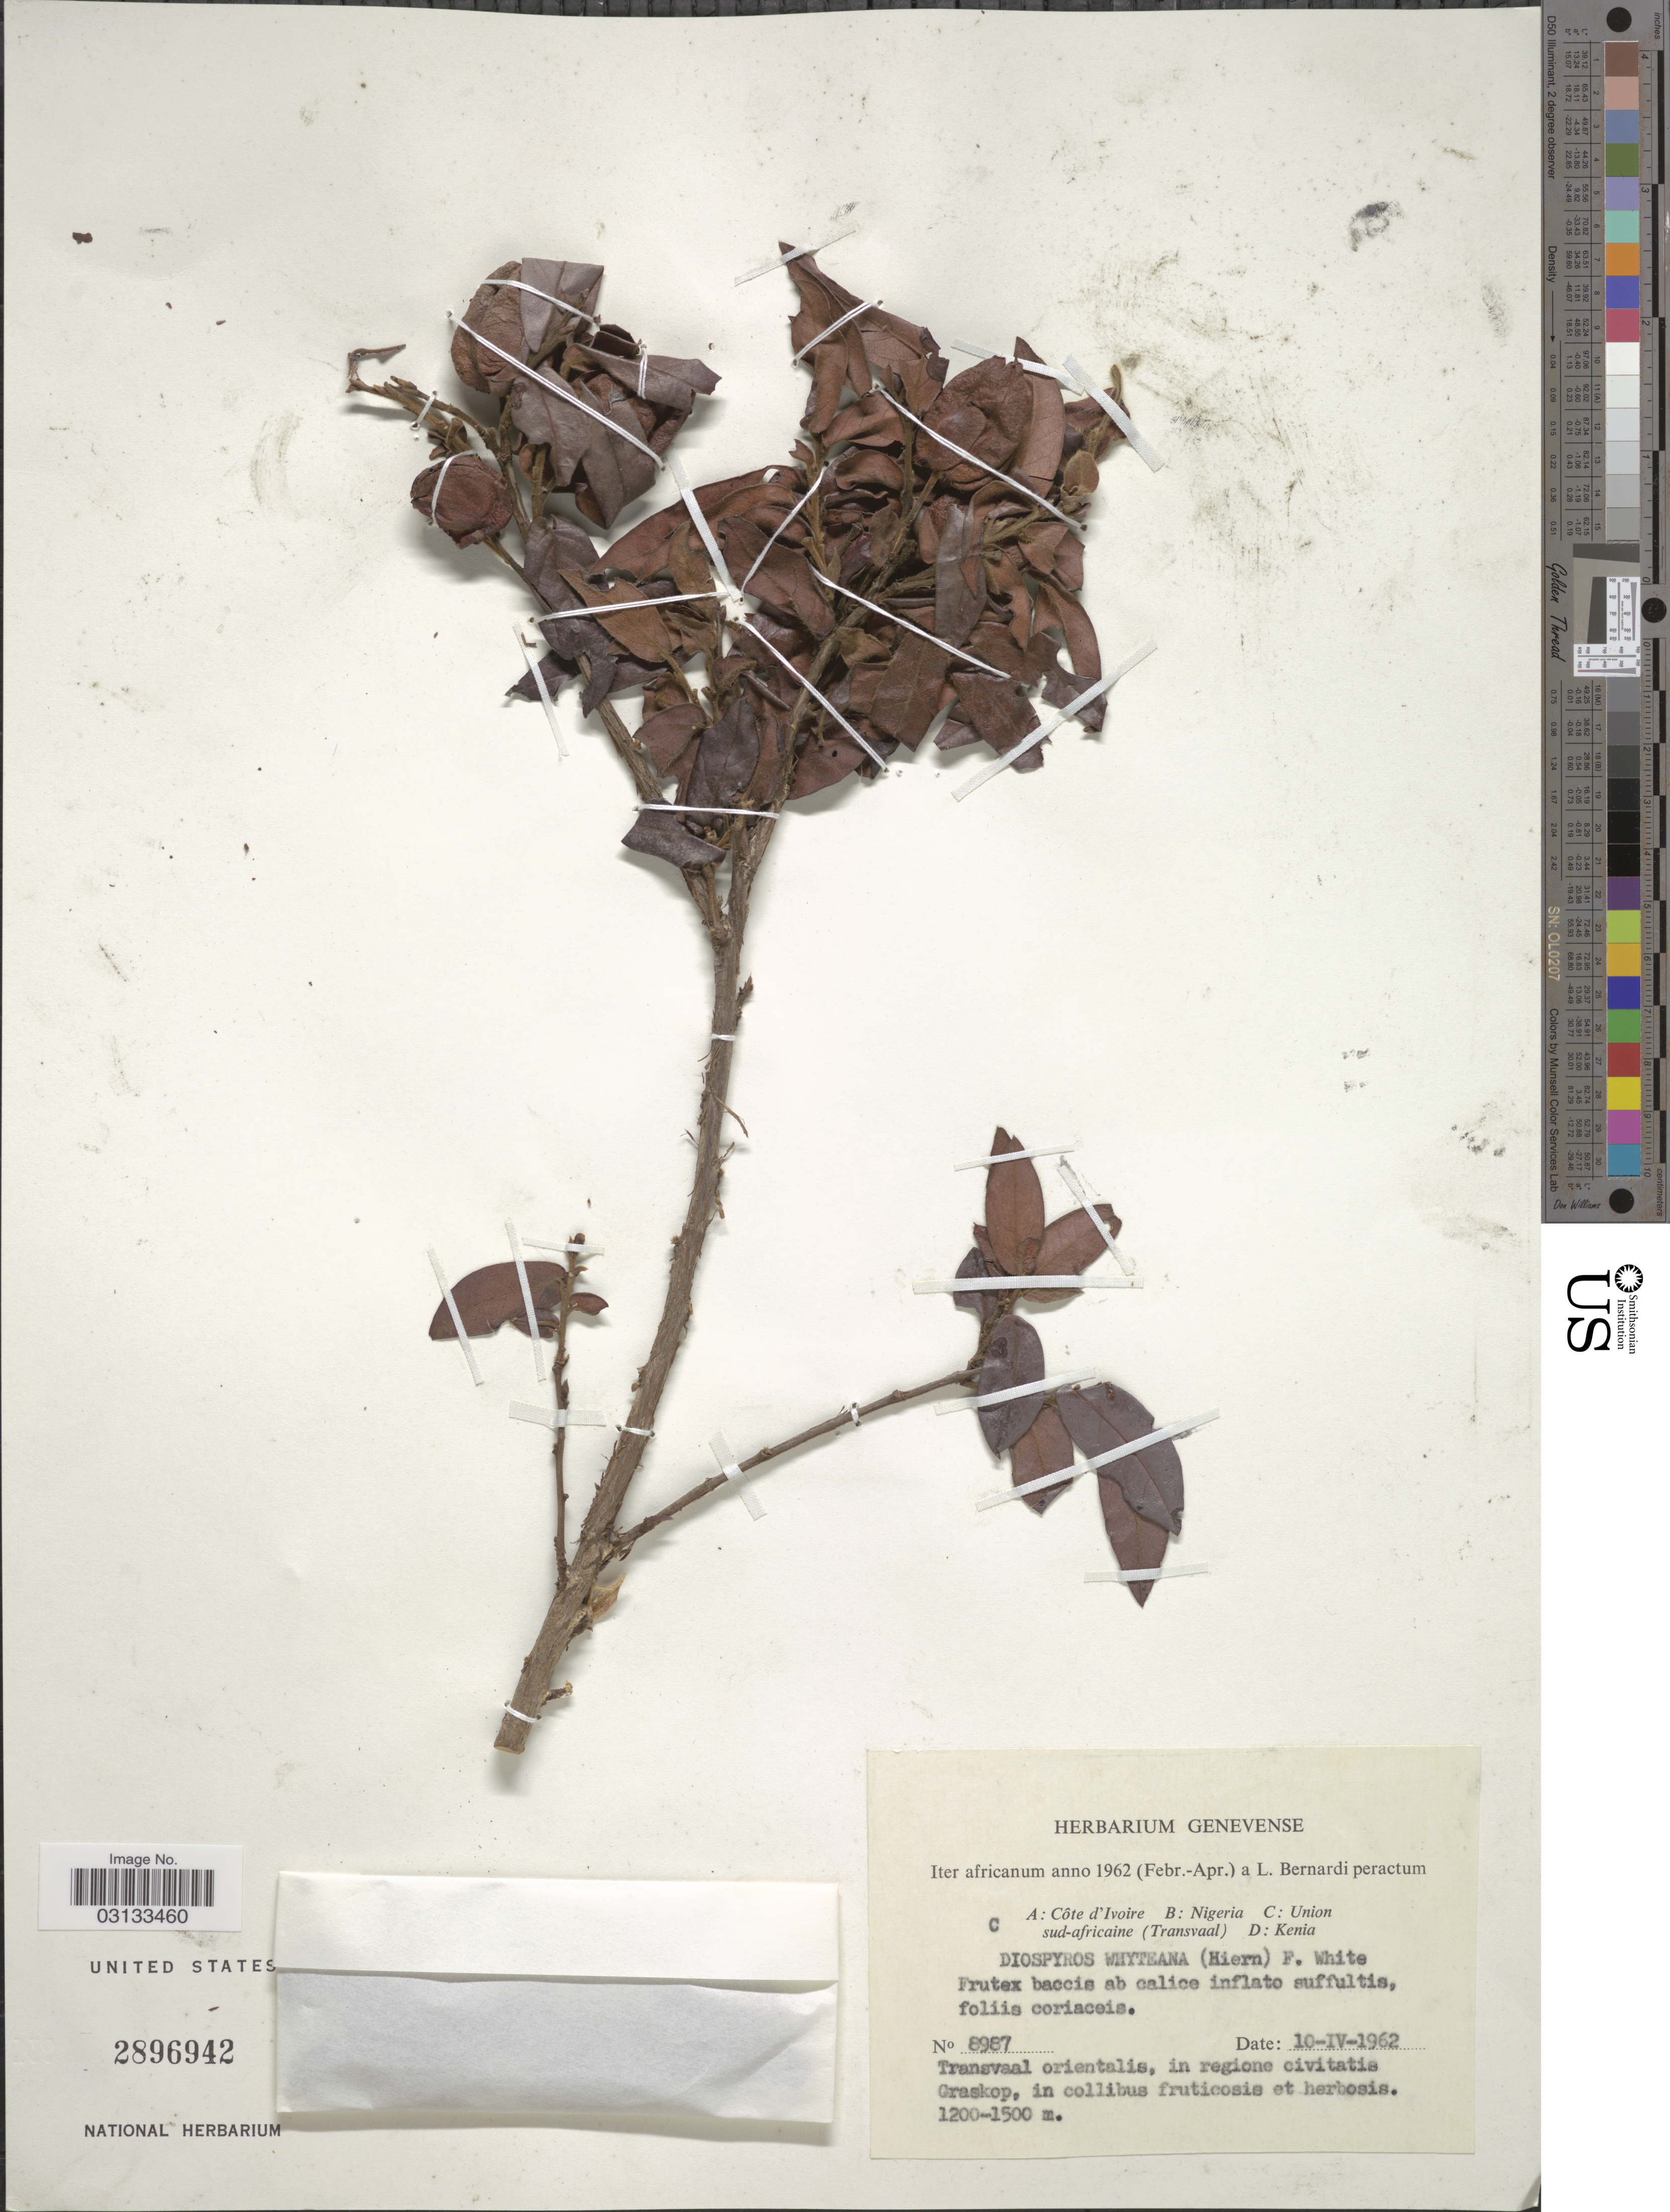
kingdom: Plantae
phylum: Tracheophyta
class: Magnoliopsida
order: Ericales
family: Ebenaceae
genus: Diospyros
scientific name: Diospyros whyteana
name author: (Hiern) F. White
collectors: L. Bernardi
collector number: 8987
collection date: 1962-04-10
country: South Africa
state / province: Mpumalanga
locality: Union sud-africaine (Transvaal). Transvaal orientalis, in regione civitatis Graskop, in collibus fruticosis et herbosis.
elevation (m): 1200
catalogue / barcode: US 2896942